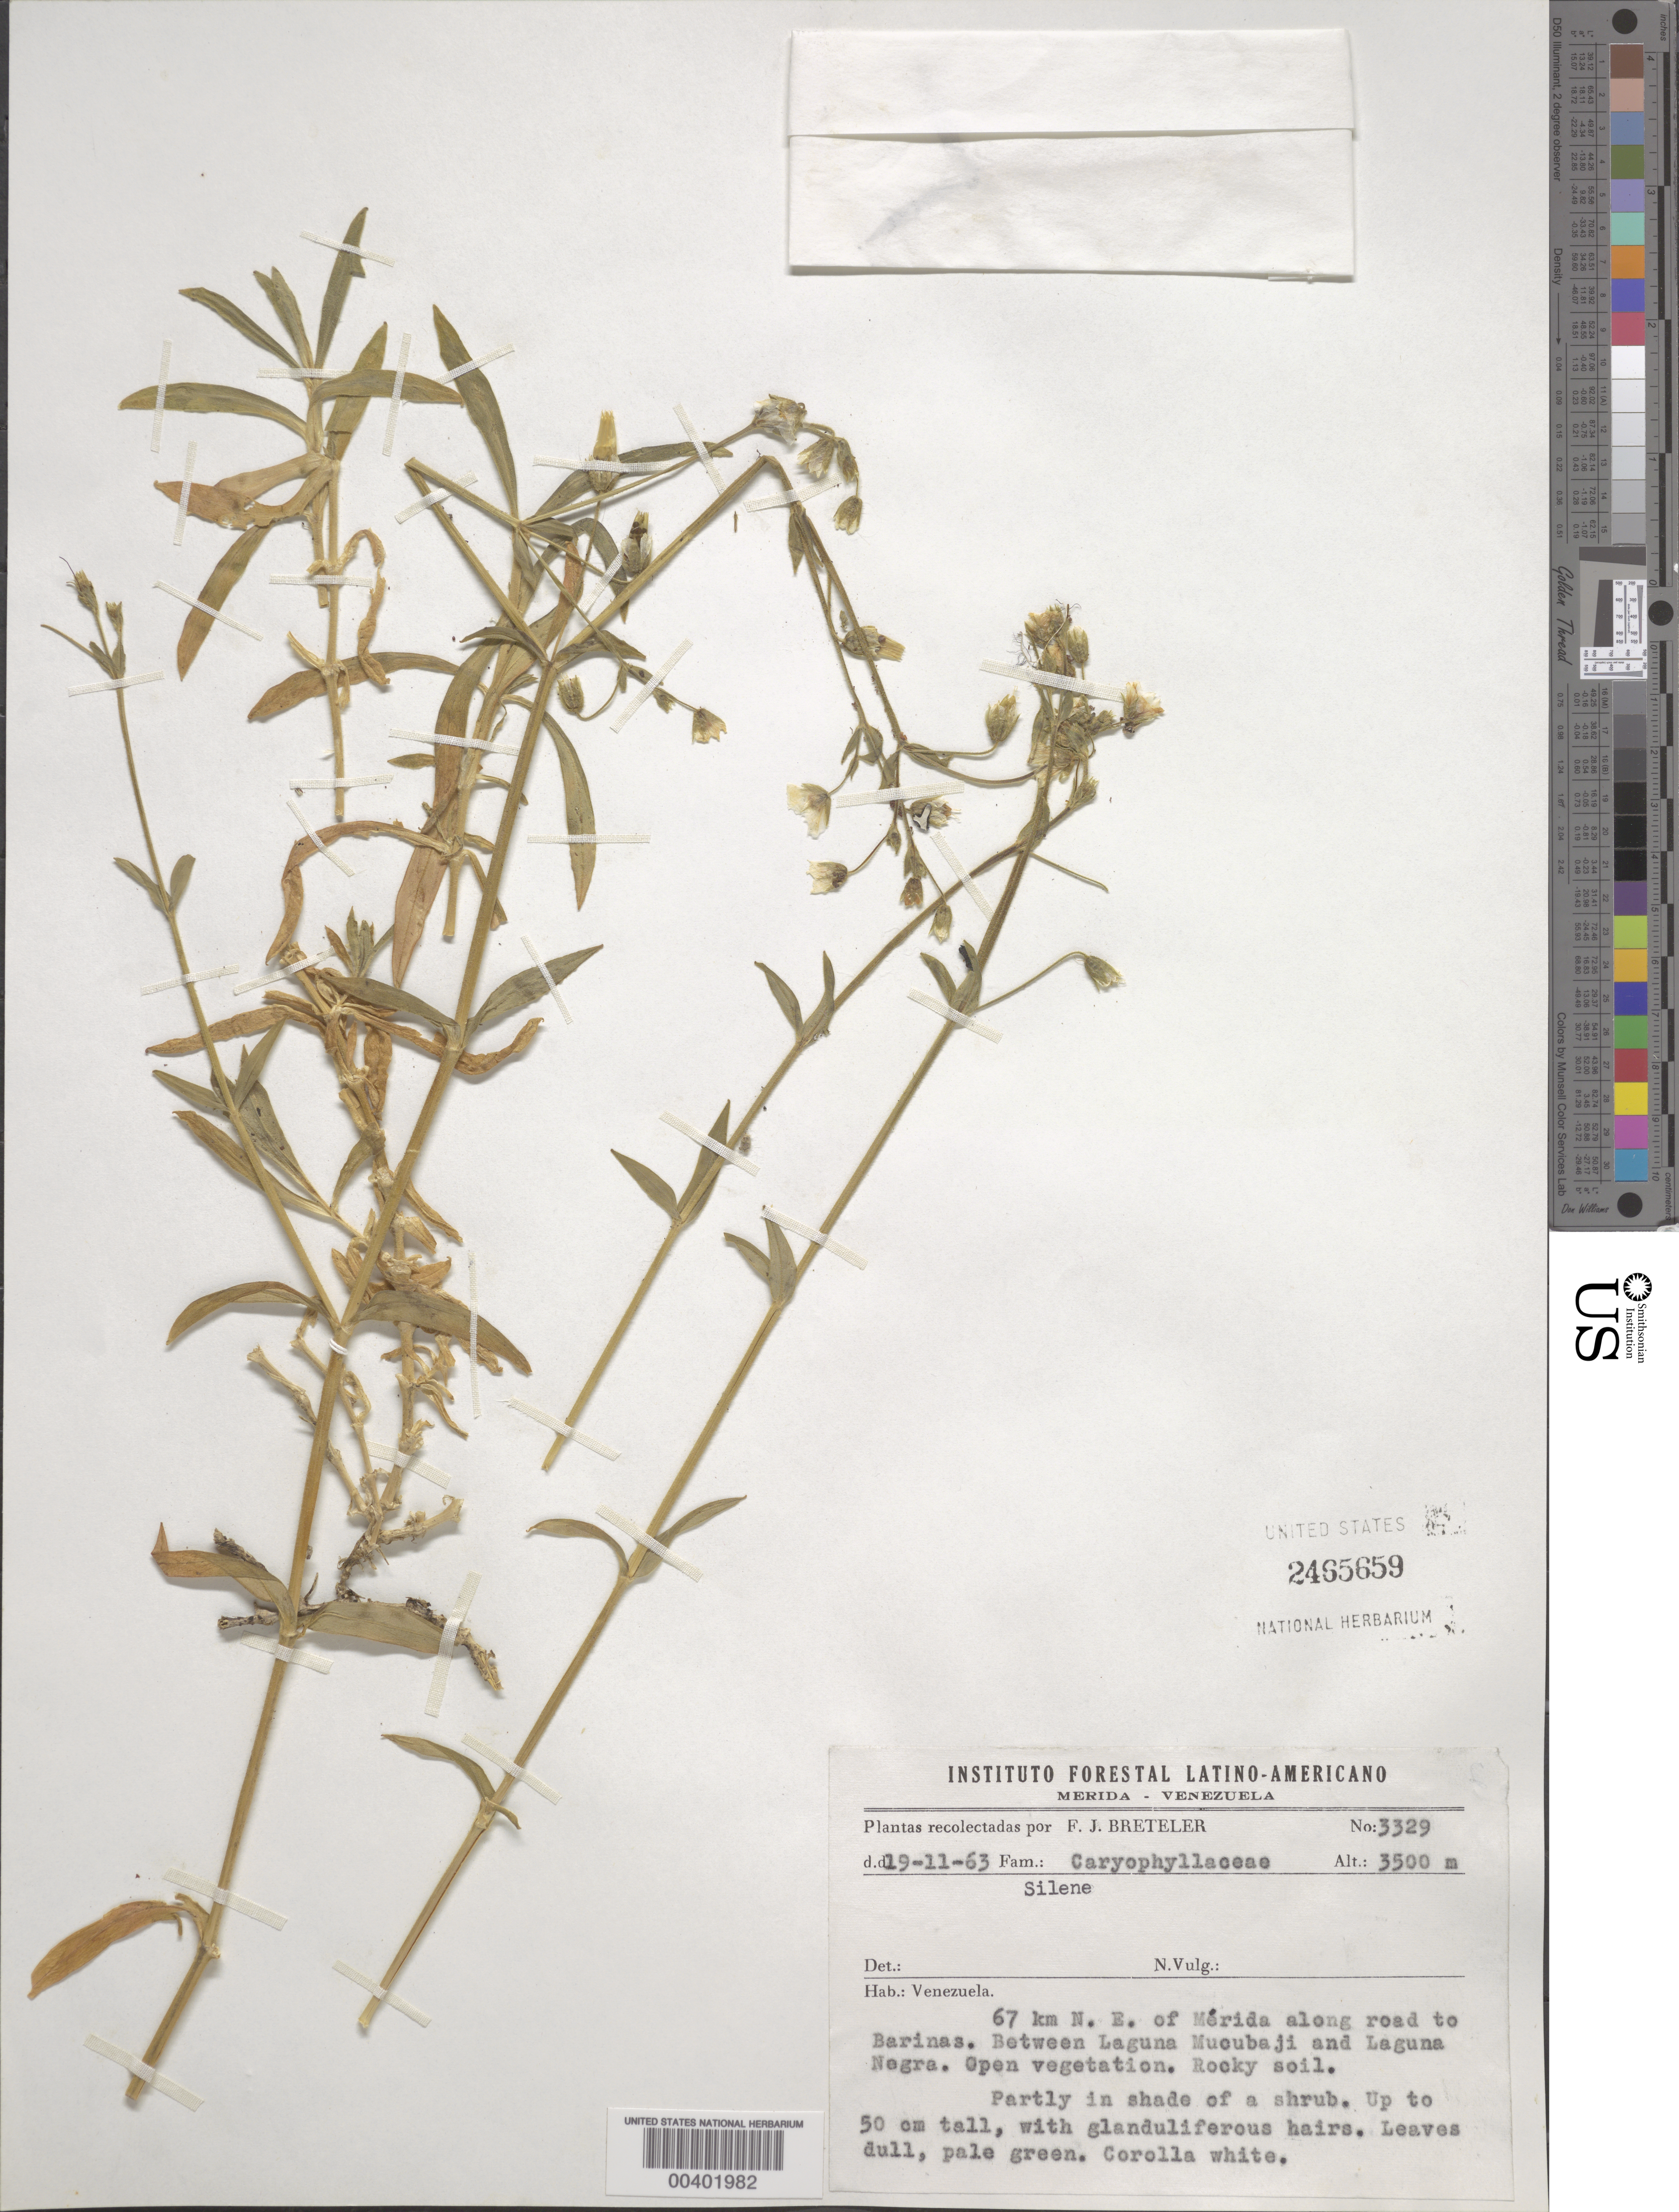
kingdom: Plantae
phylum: Tracheophyta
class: Magnoliopsida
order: Caryophyllales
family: Caryophyllaceae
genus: Silene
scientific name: Silene sp.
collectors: F. J. Breteler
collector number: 3329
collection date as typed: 19 Nov 1963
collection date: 1963-11-19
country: Venezuela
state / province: Mérida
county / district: Rangel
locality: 67 km. N.E. of Mérida along road to Barinas. Between Laguna Mucubají and Laguna Negra. Negra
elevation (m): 3500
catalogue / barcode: US 2465659